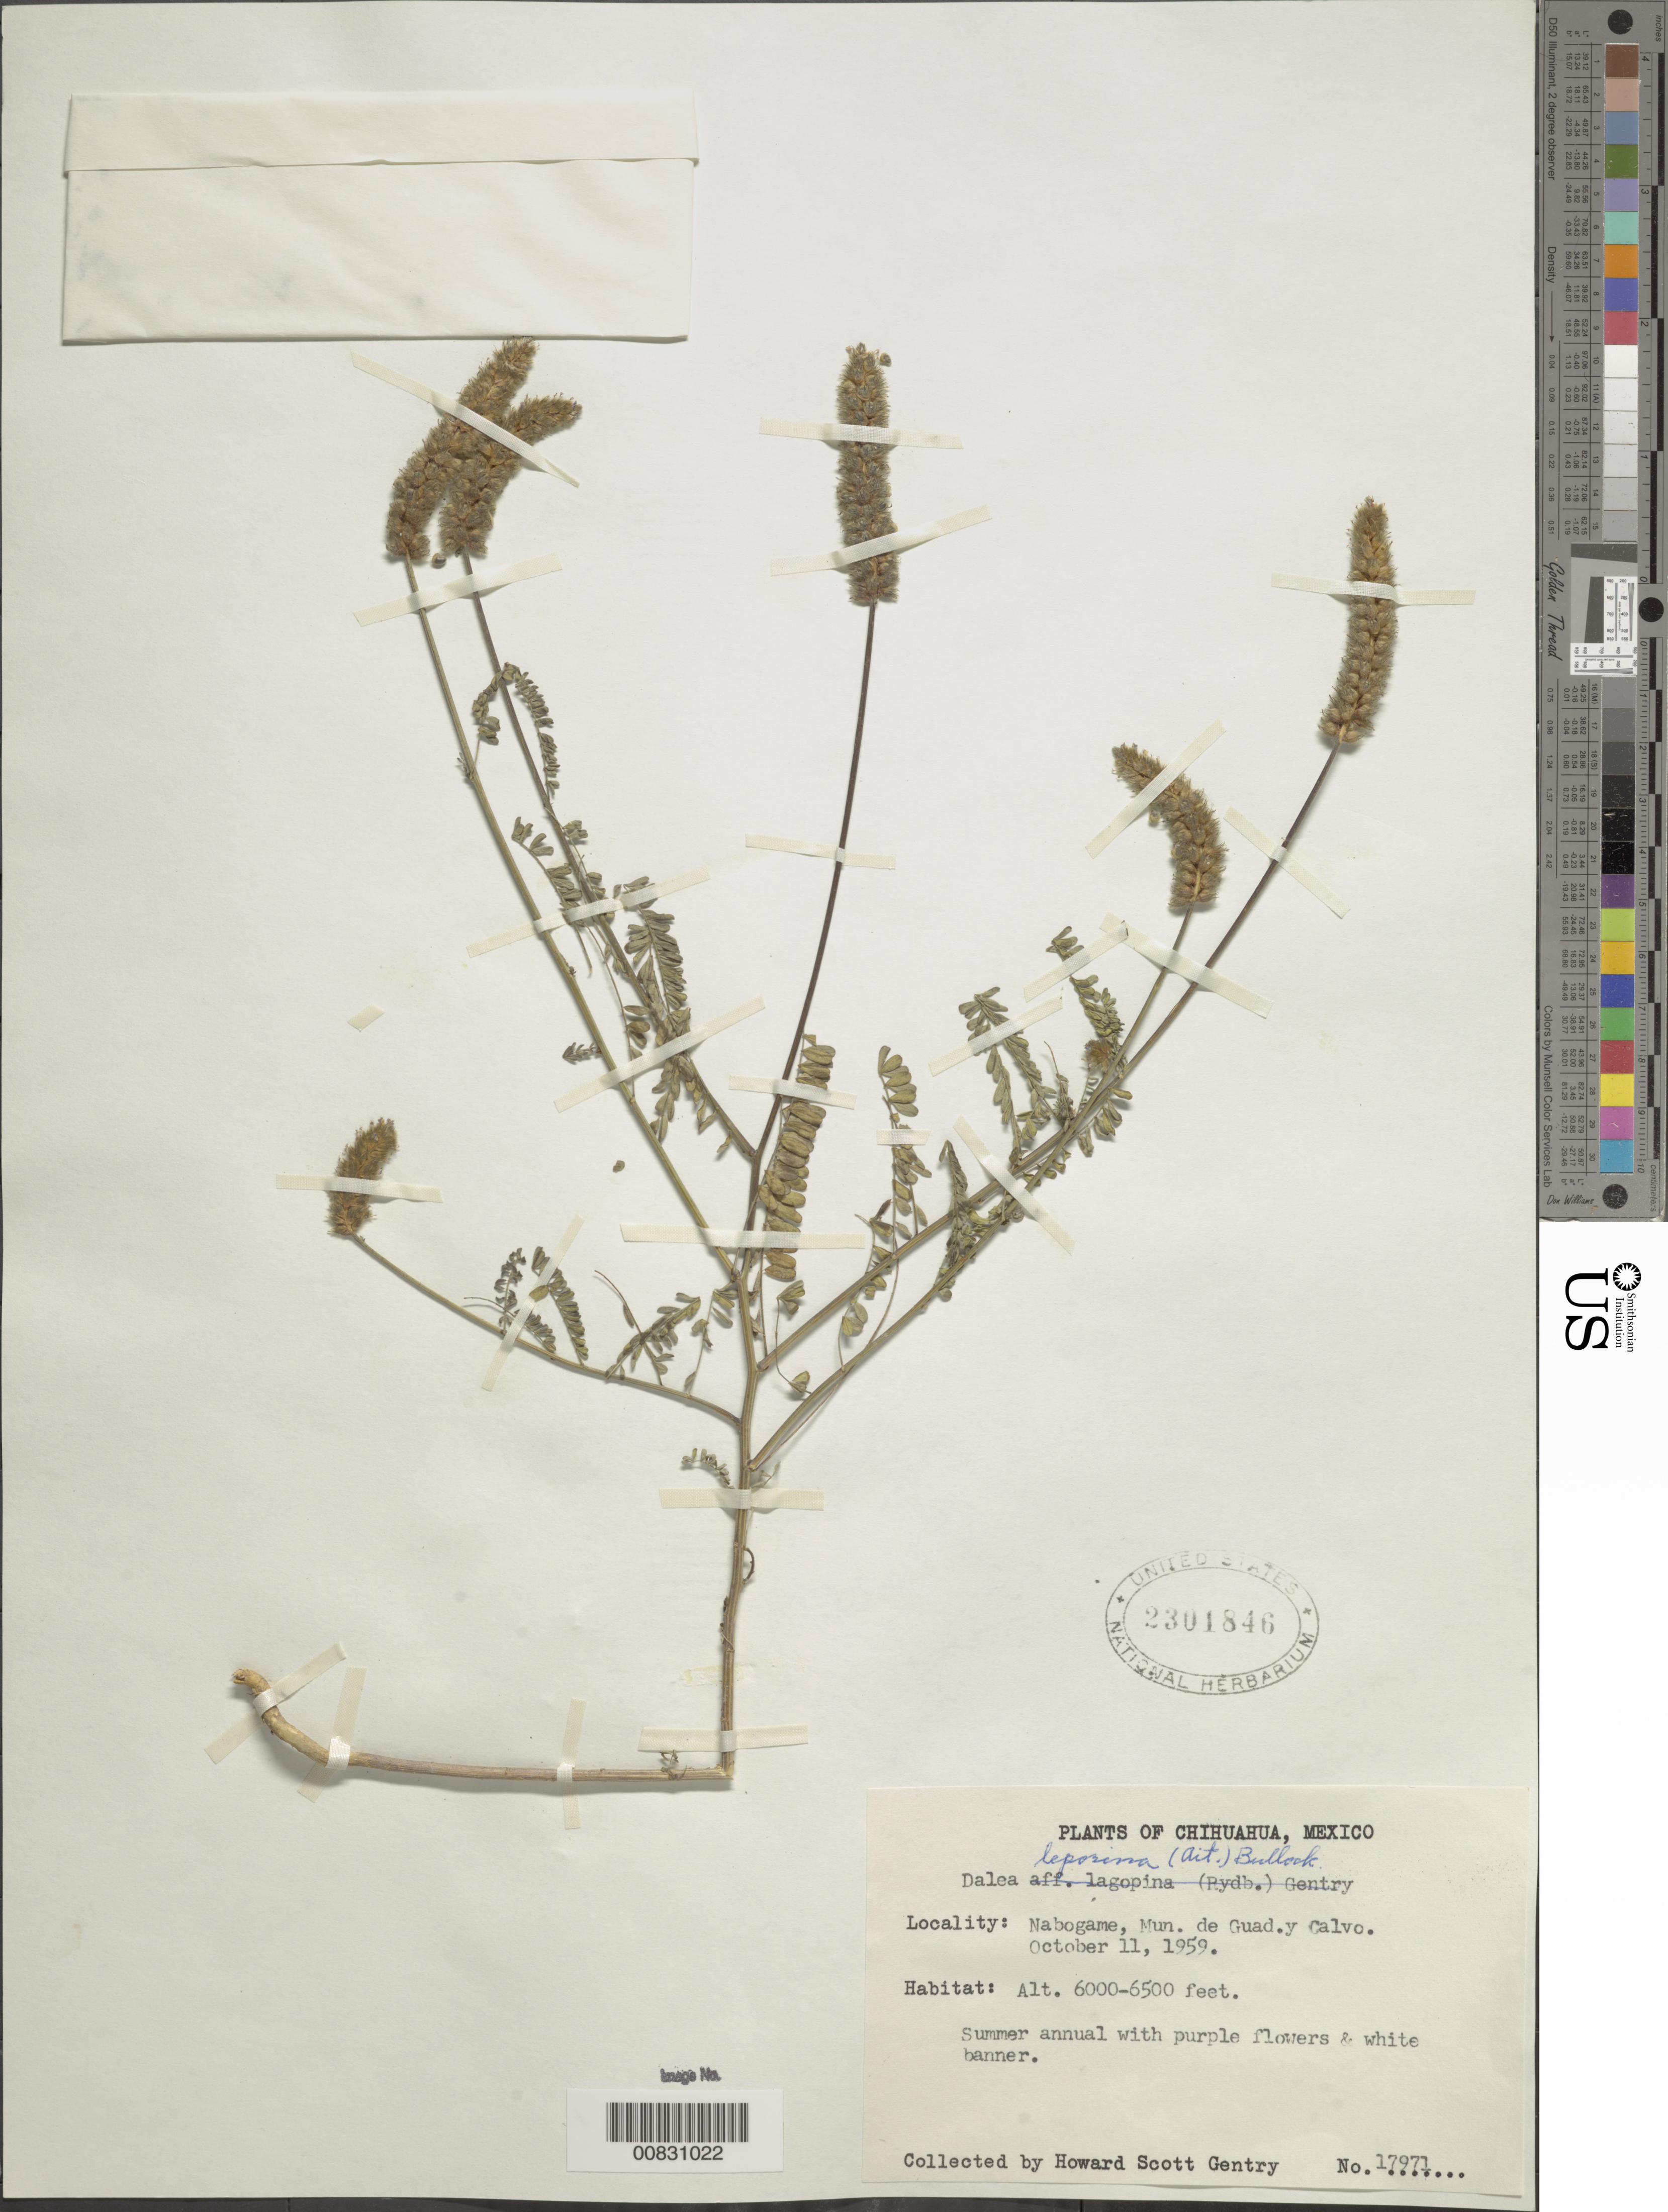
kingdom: Plantae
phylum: Tracheophyta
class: Magnoliopsida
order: Fabales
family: Fabaceae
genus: Dalea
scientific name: Dalea leporina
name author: (Aiton) Bullock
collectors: H. S. Gentry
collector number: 17971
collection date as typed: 11 Oct 1959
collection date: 1959-10-11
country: Mexico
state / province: Chihuahua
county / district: Guadalupe y Calvo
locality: Nabogame, Mun. de Guadalupe y Calvo, Chihuahua.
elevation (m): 1829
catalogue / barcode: US 2301846